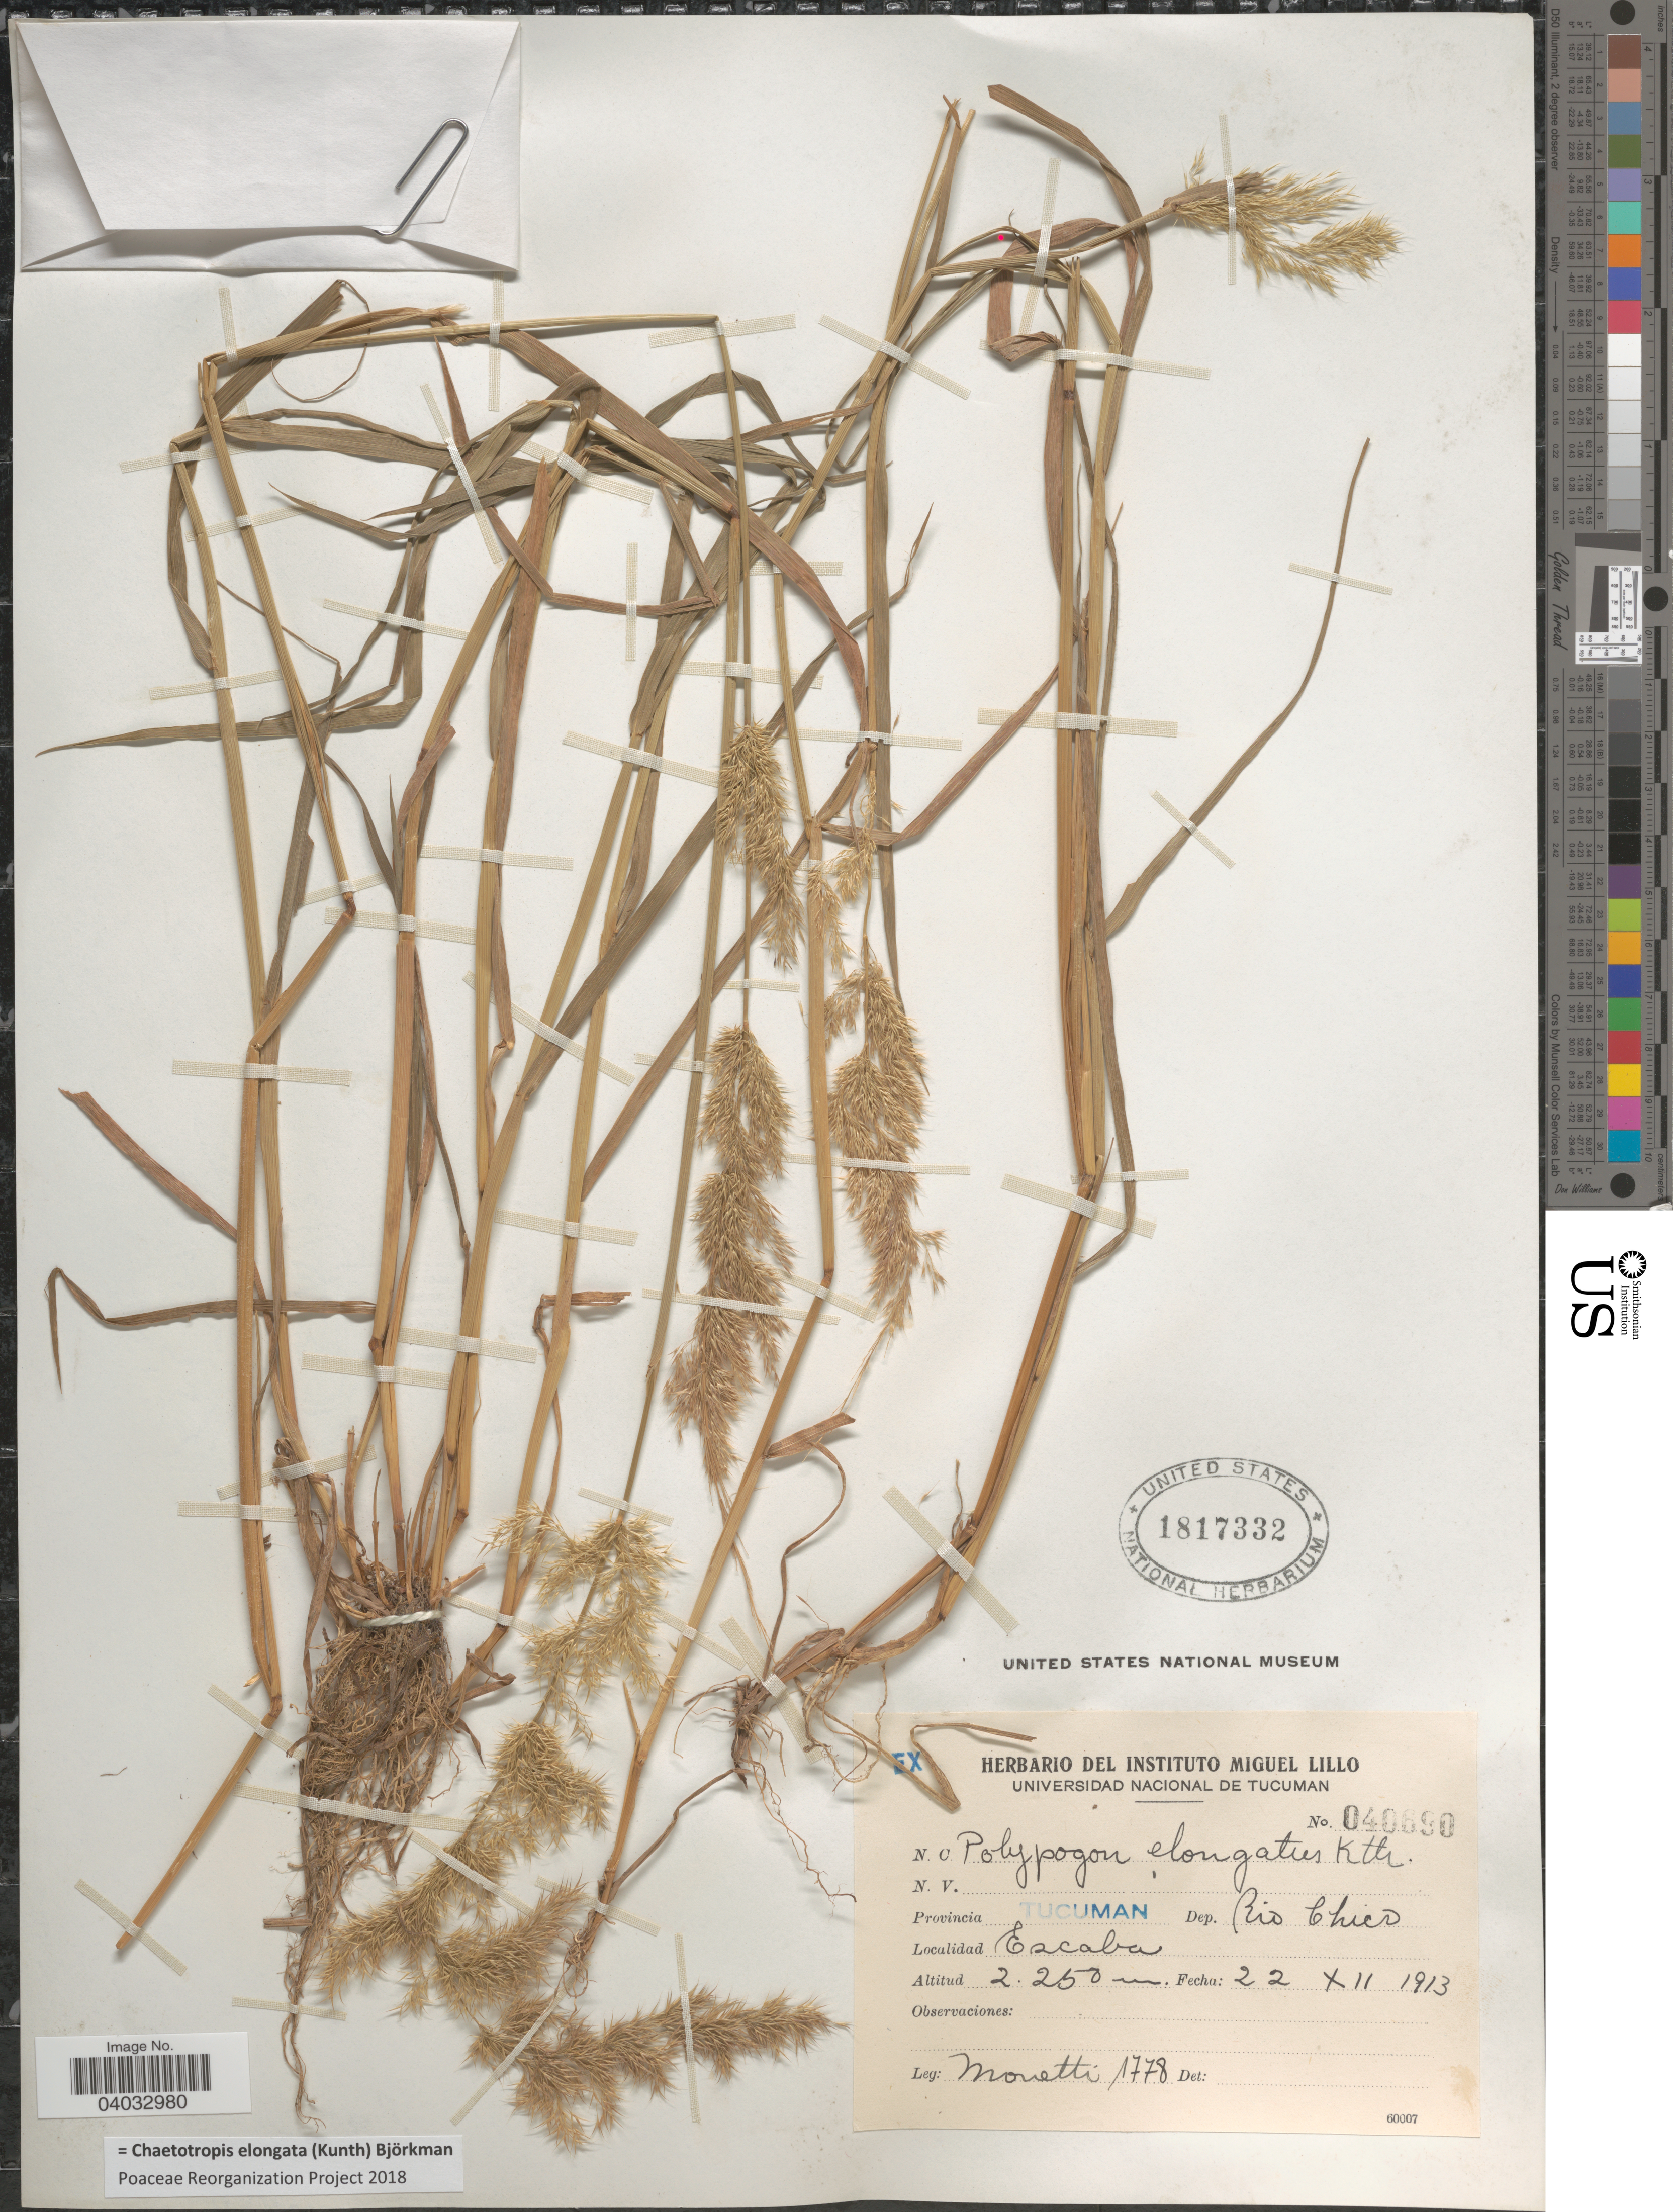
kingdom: Plantae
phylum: Tracheophyta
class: Liliopsida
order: Poales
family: Poaceae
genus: Chaetotropis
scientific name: Chaetotropis elongata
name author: (Kunth) Björkman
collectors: Monetti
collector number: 1778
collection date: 1913-12-22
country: Argentina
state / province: Tucuman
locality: Dep. Rio Chico. Escaba.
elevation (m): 2250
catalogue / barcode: US 1817332